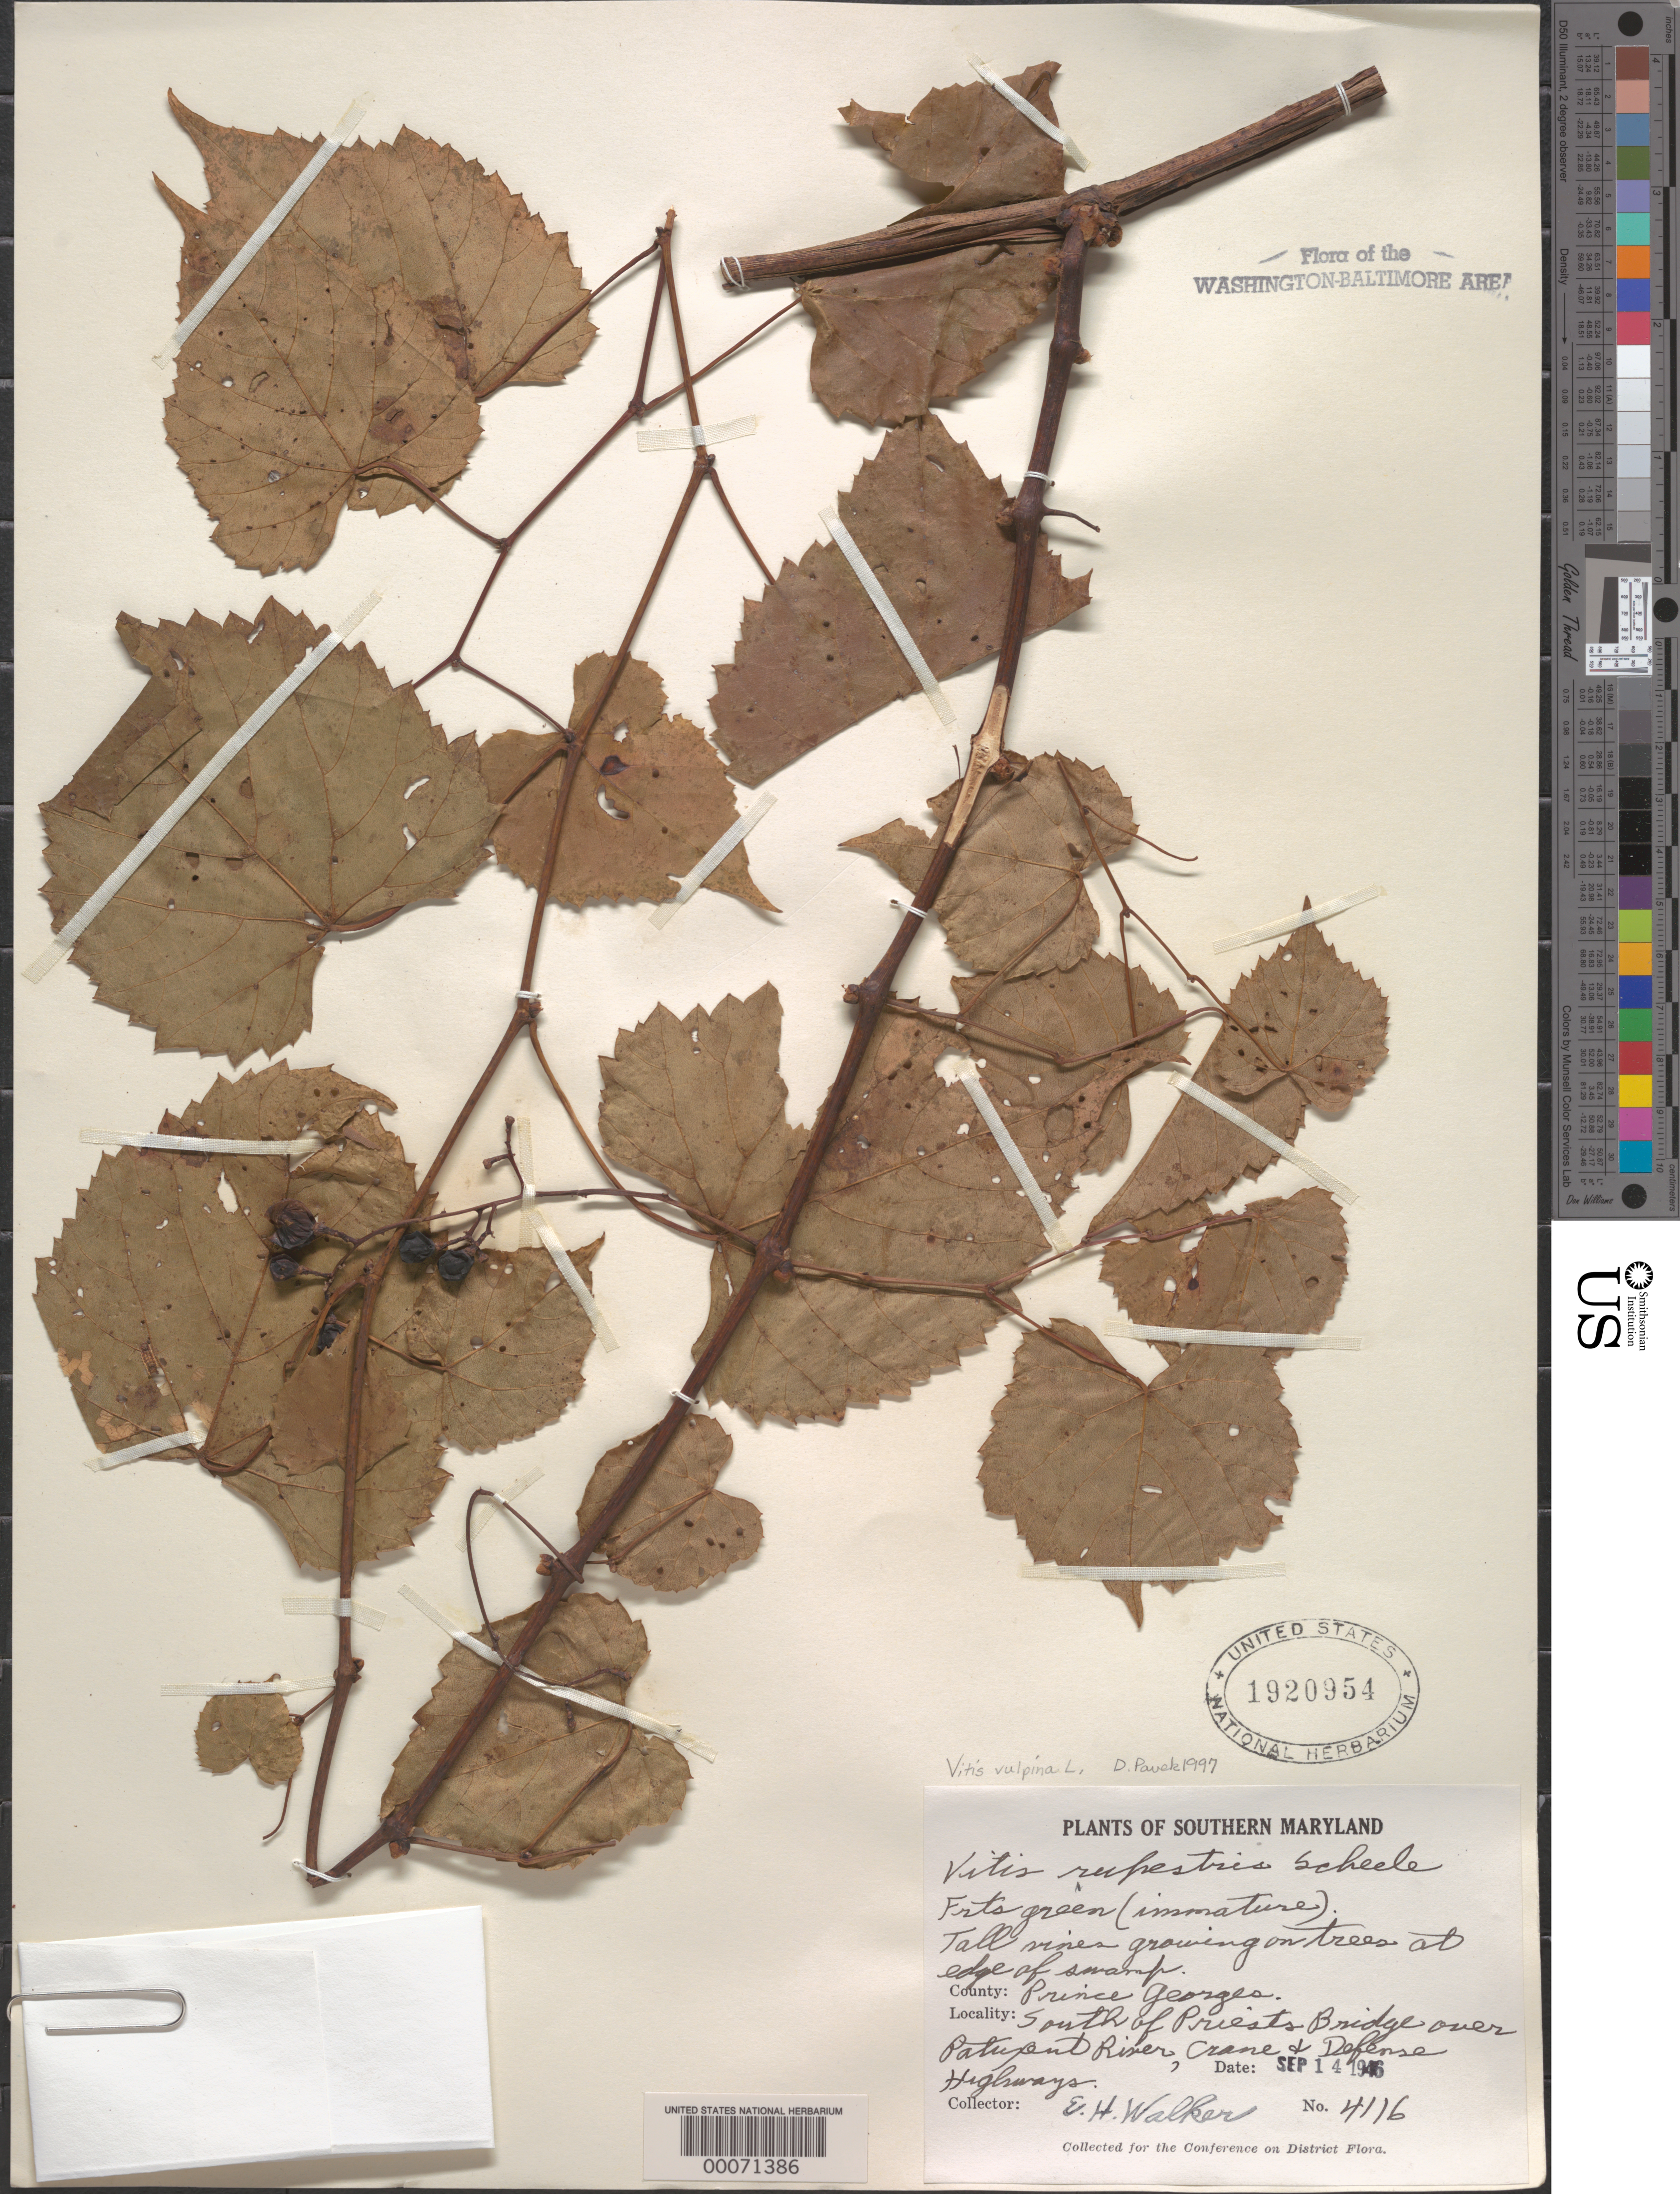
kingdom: Plantae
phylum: Tracheophyta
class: Magnoliopsida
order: Vitales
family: Vitaceae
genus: Vitis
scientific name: Vitis rupestris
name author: Scheele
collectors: E. H. Walker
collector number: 4116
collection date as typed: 14 Sep 1946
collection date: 1946-09-14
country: United States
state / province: Maryland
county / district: Prince George's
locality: S of Priests Bridge, Patuxent River, Crane and Defense Hwys Highways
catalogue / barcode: US 1920954